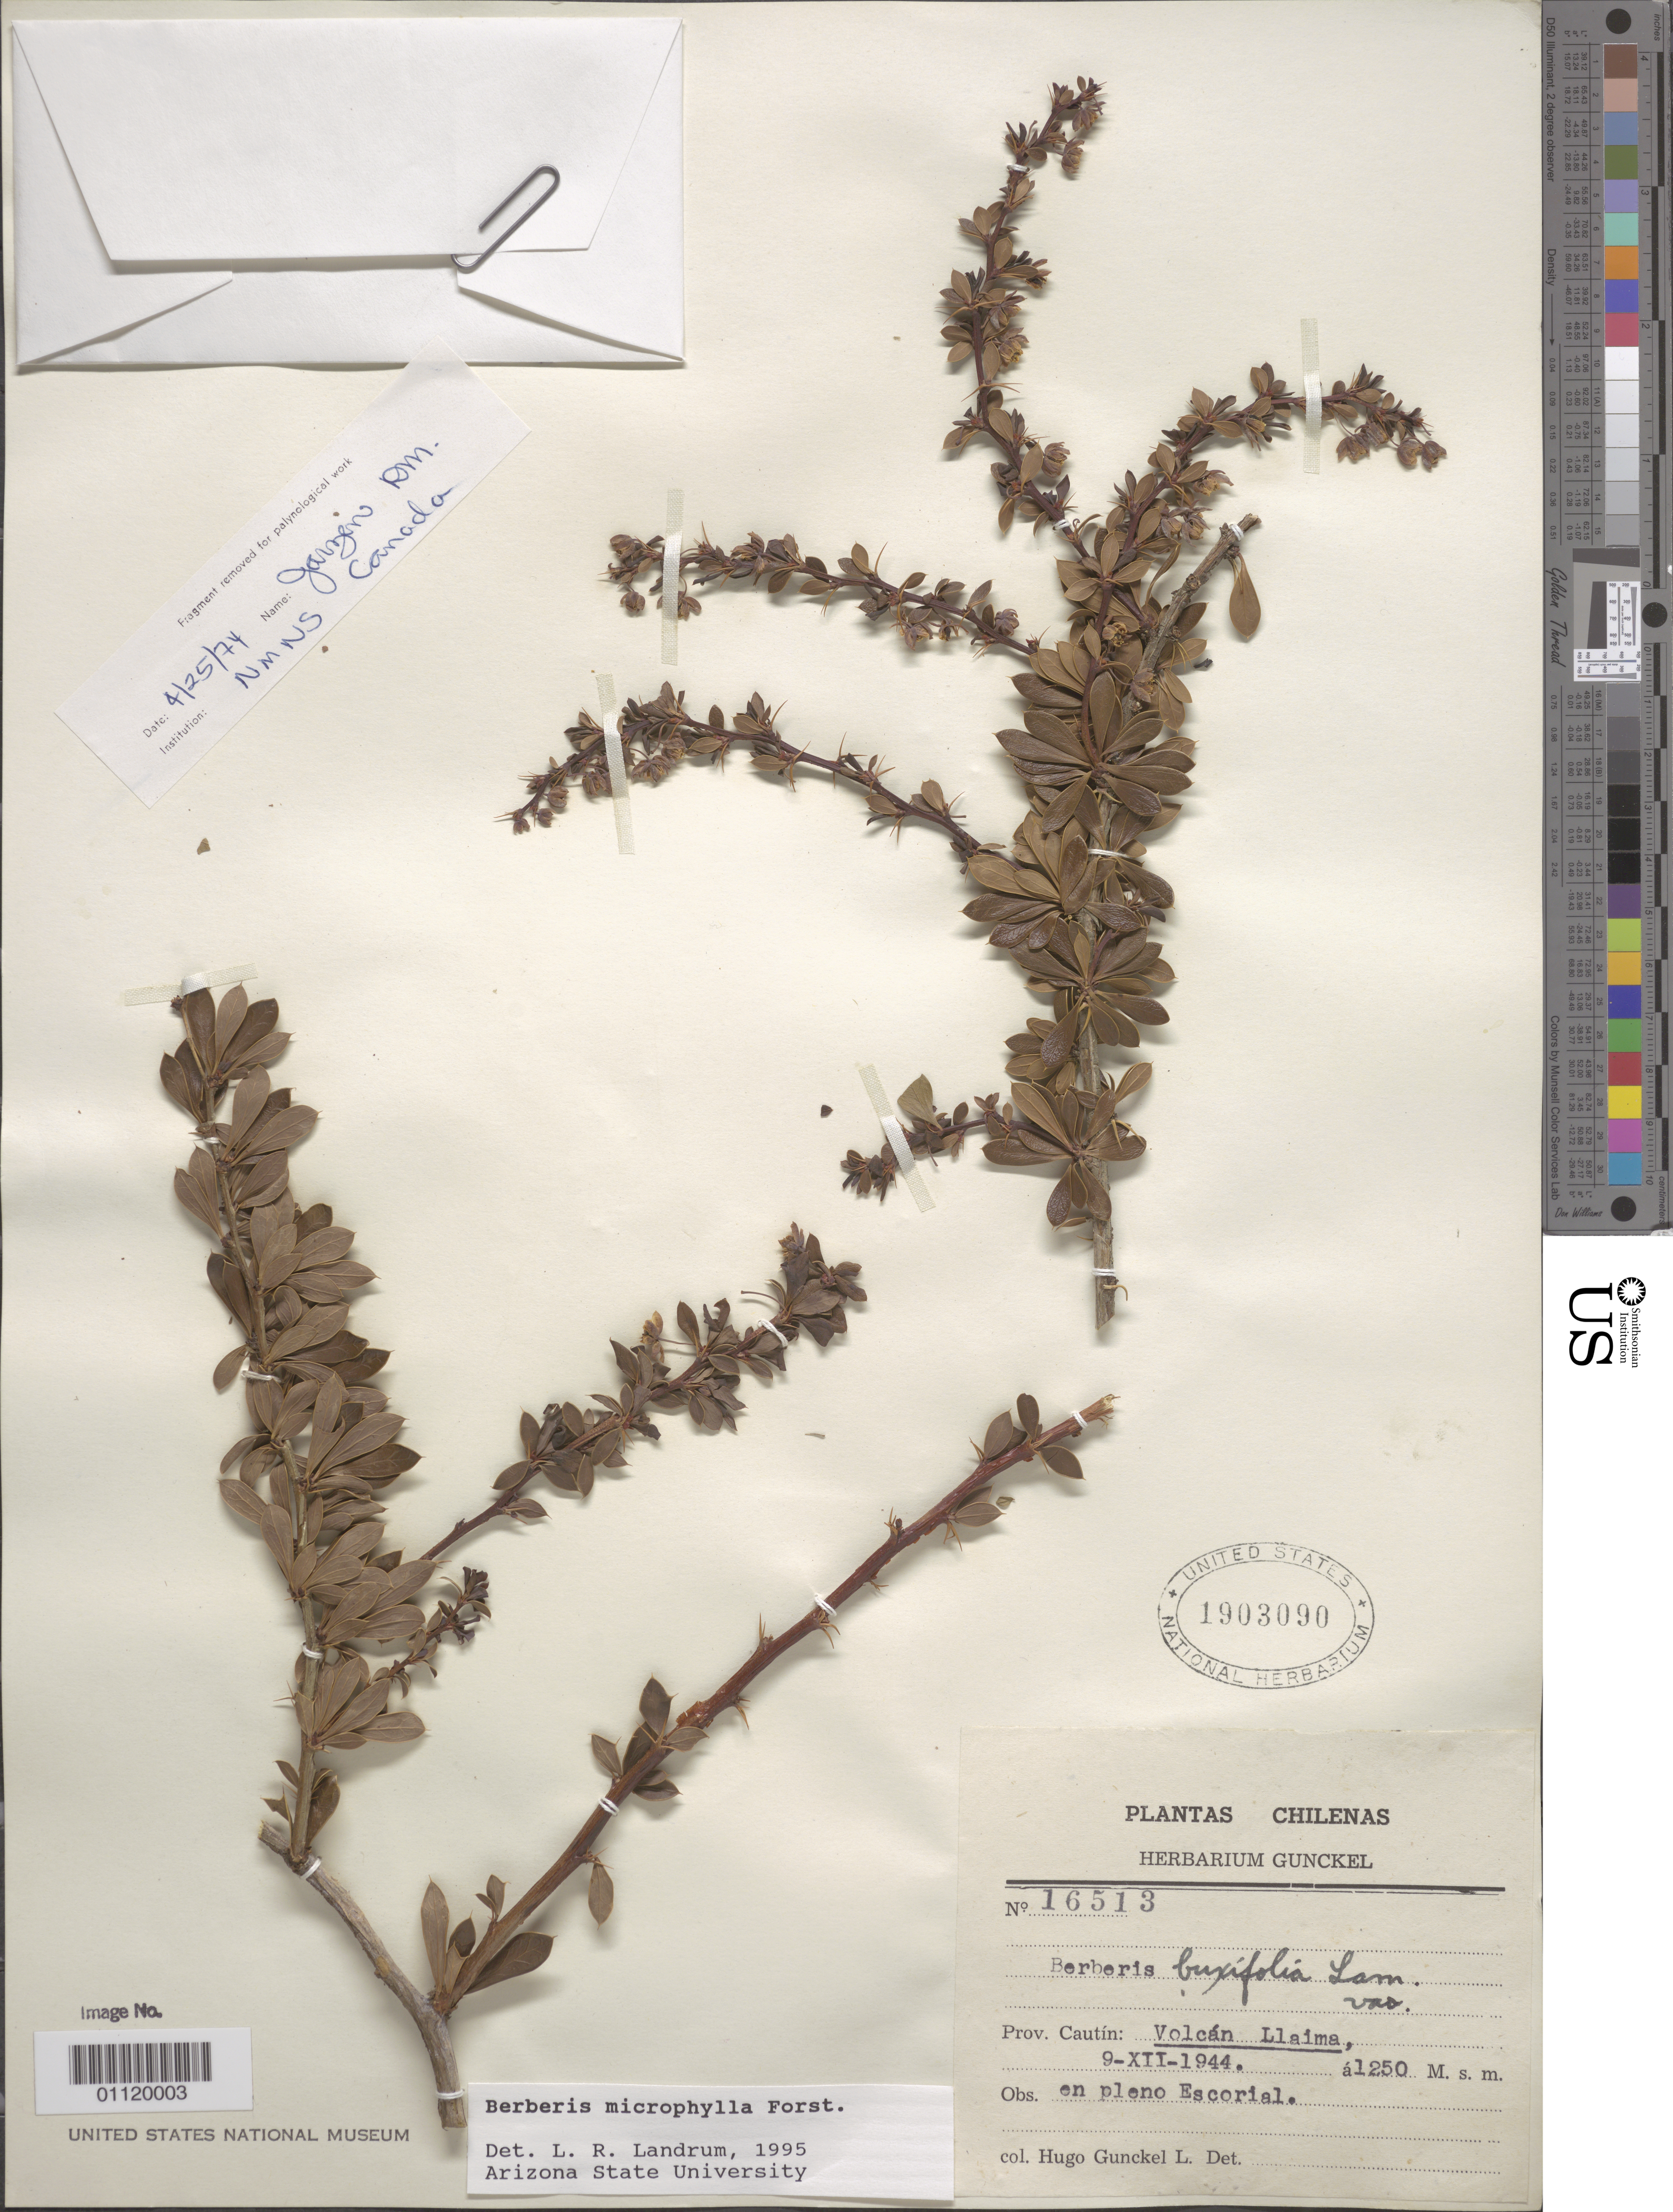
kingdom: Plantae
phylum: Tracheophyta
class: Magnoliopsida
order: Ranunculales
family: Berberidaceae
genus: Berberis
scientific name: Berberis microphylla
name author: G. Forst.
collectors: H. Gunckel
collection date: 1944-12-09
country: Chile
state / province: Araucanía (IX)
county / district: Cautin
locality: Llaima Volcano. En pleno Escorial.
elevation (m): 1250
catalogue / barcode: US 1903090